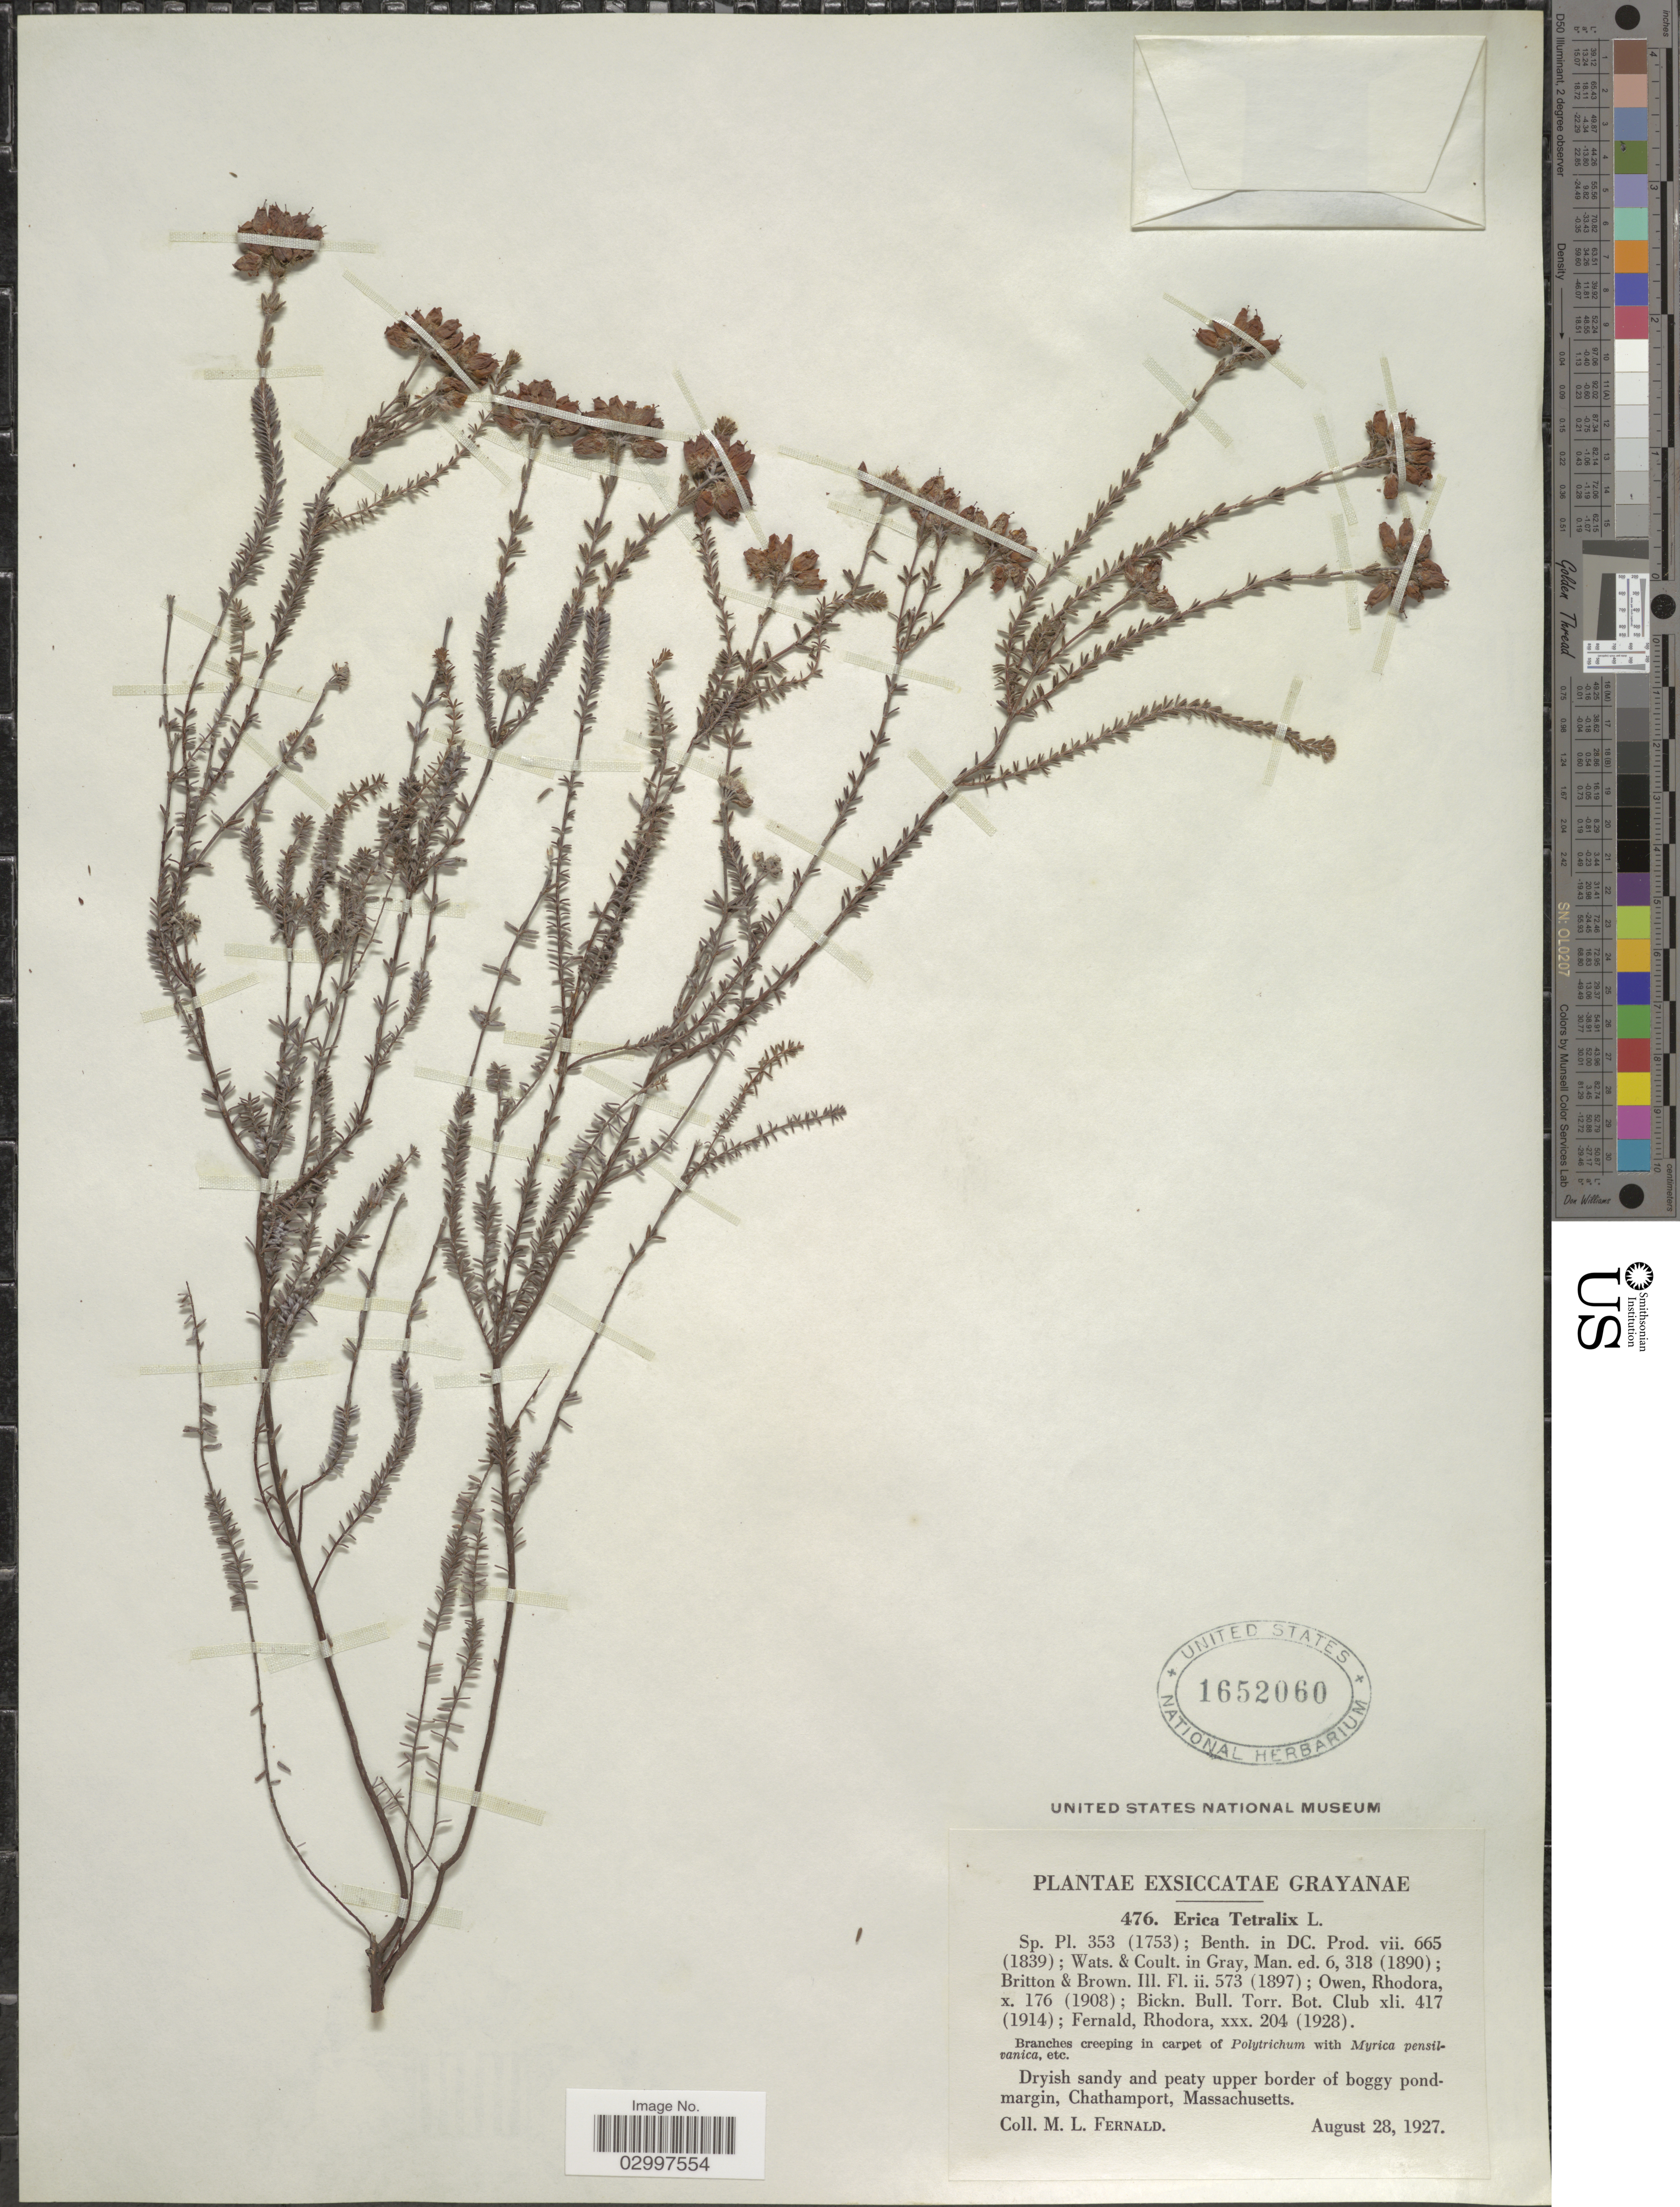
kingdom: Plantae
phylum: Tracheophyta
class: Magnoliopsida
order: Ericales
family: Ericaceae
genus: Erica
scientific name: Erica tetralix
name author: L.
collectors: M. L. Fernald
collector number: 476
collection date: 1927-08-28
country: United States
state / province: Massachusetts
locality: Chathamport.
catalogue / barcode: US 1652060